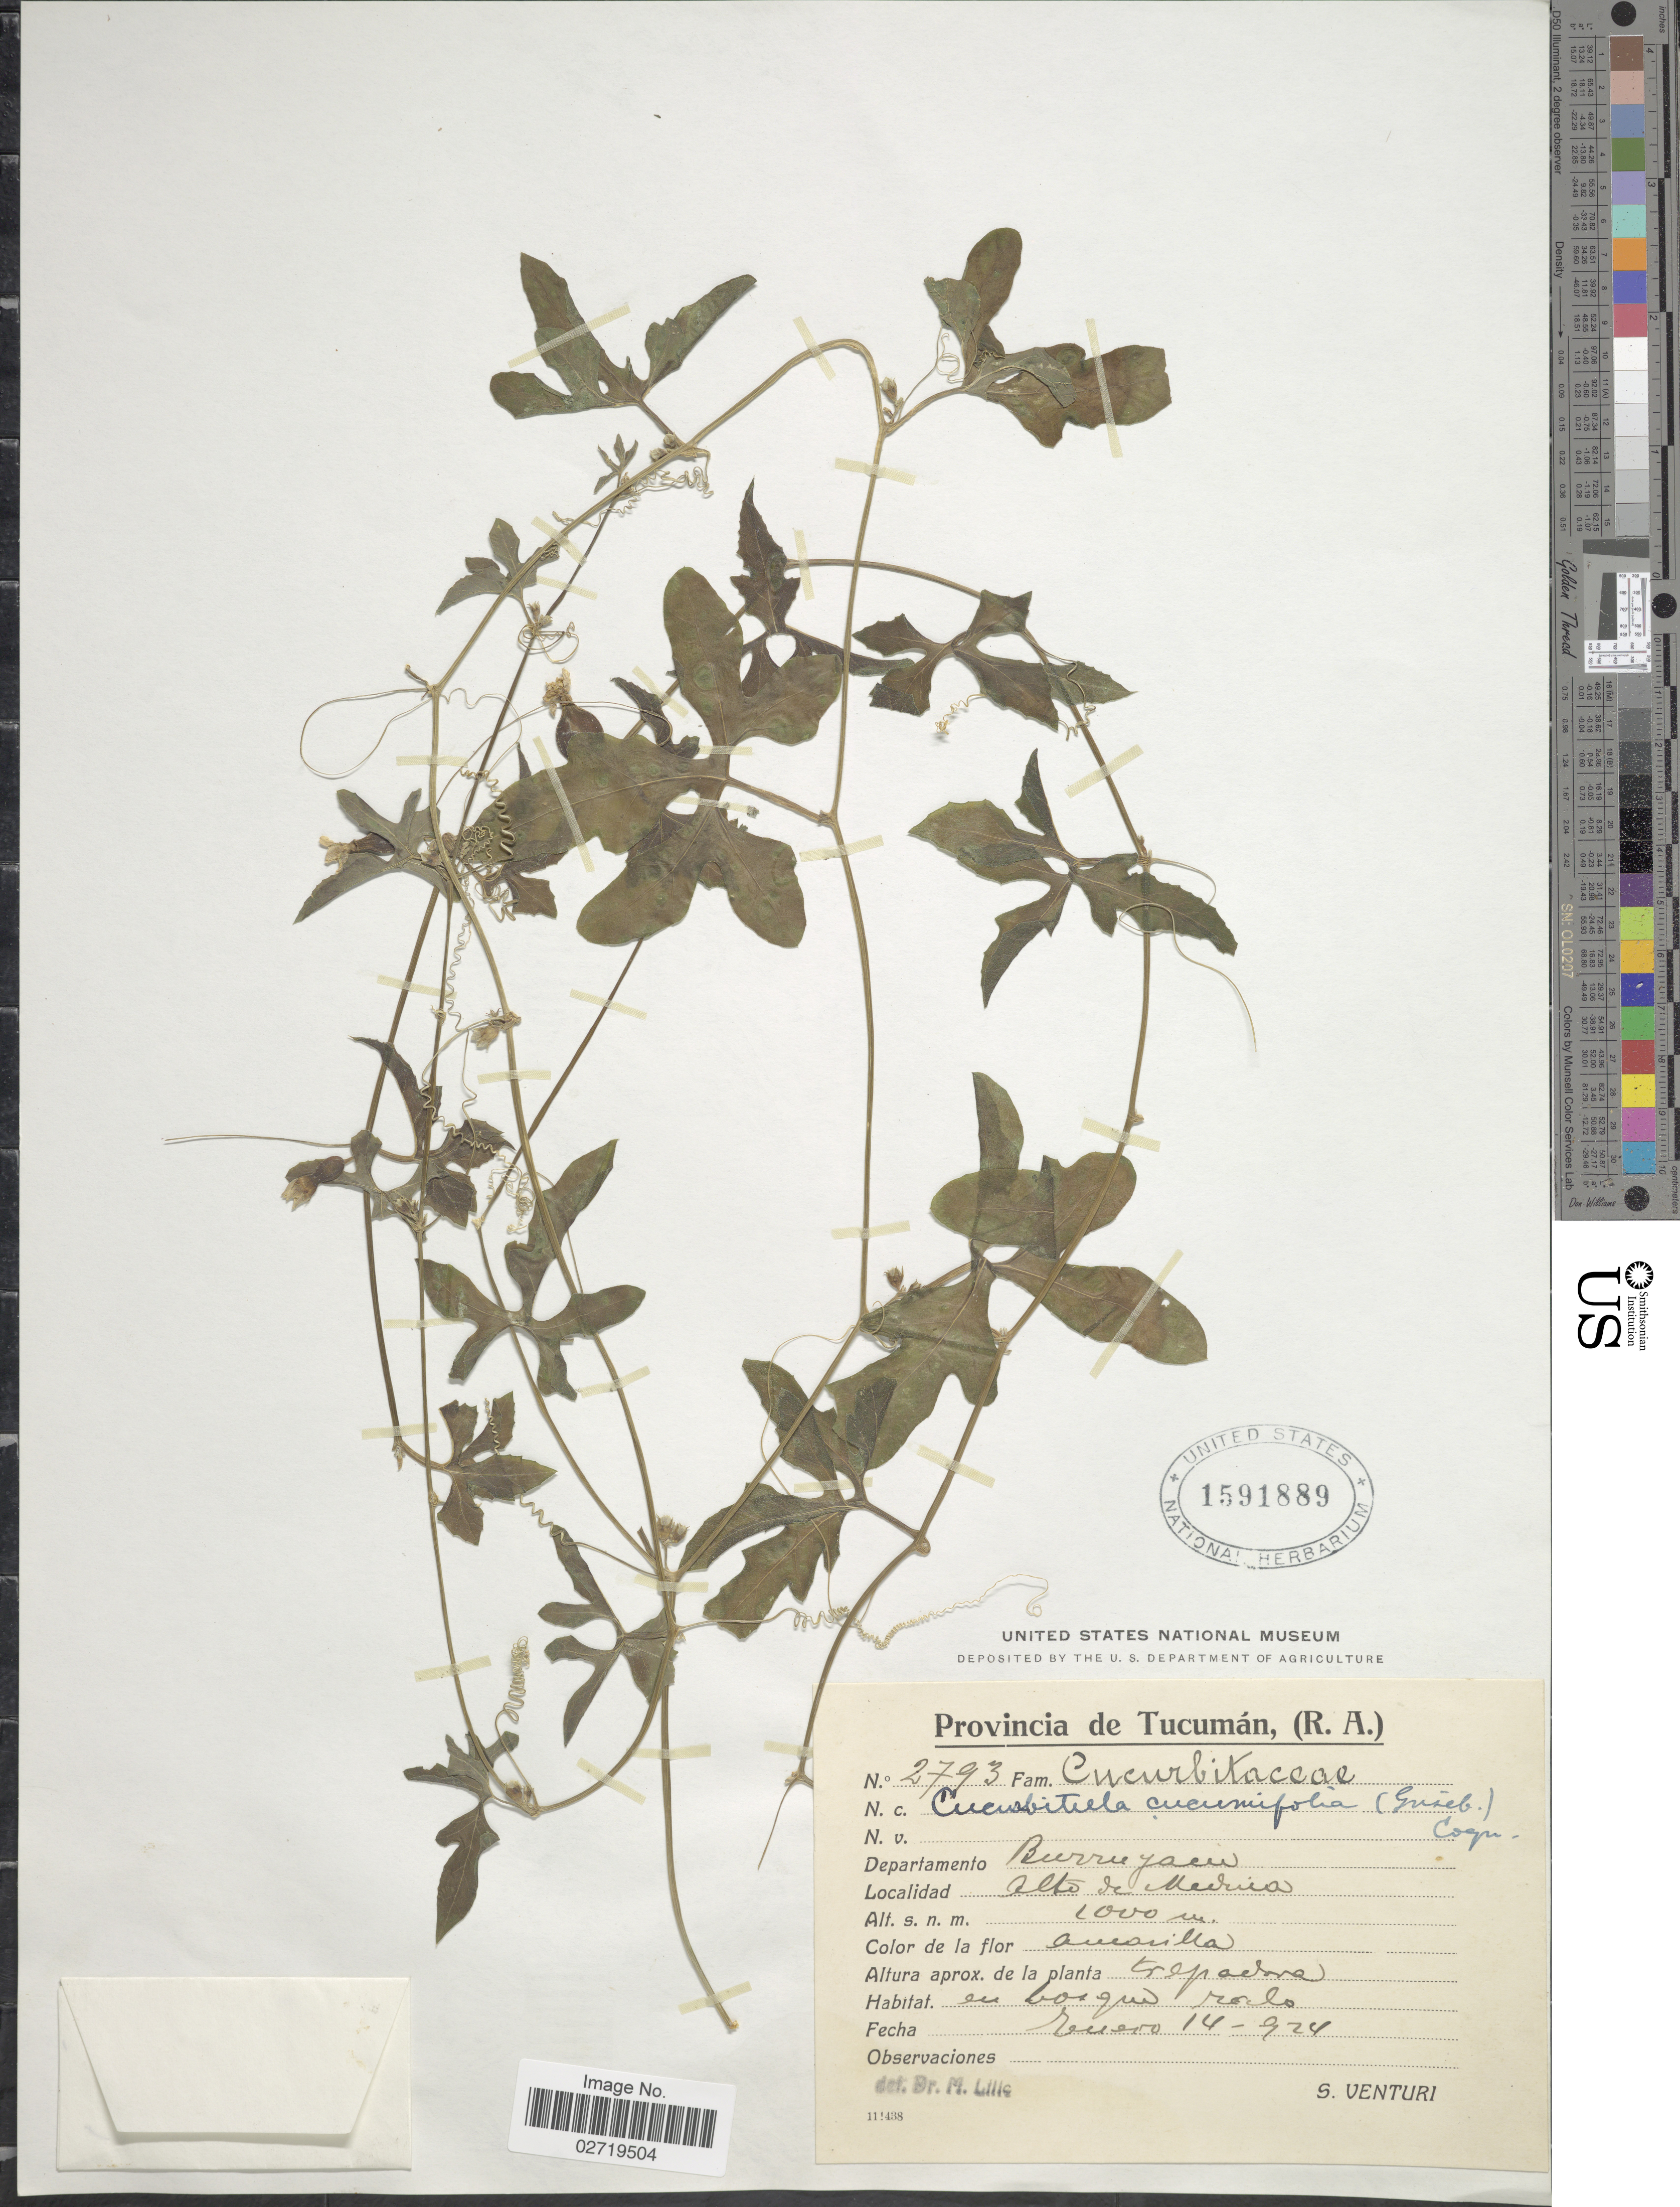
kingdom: Plantae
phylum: Tracheophyta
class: Magnoliopsida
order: Cucurbitales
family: Cucurbitaceae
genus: Cucurbitella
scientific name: Cucurbitella asperata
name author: (Gillies ex Hook. & Arn.) Walp.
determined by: Nee, Michael H.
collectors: S. Venturi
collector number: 2793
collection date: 1924-01-14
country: Argentina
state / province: Tucuman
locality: Provincia de Tucuman (R.A.), Departamento Burruyacú, Alto de Medina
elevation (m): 1000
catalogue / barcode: US 1591889